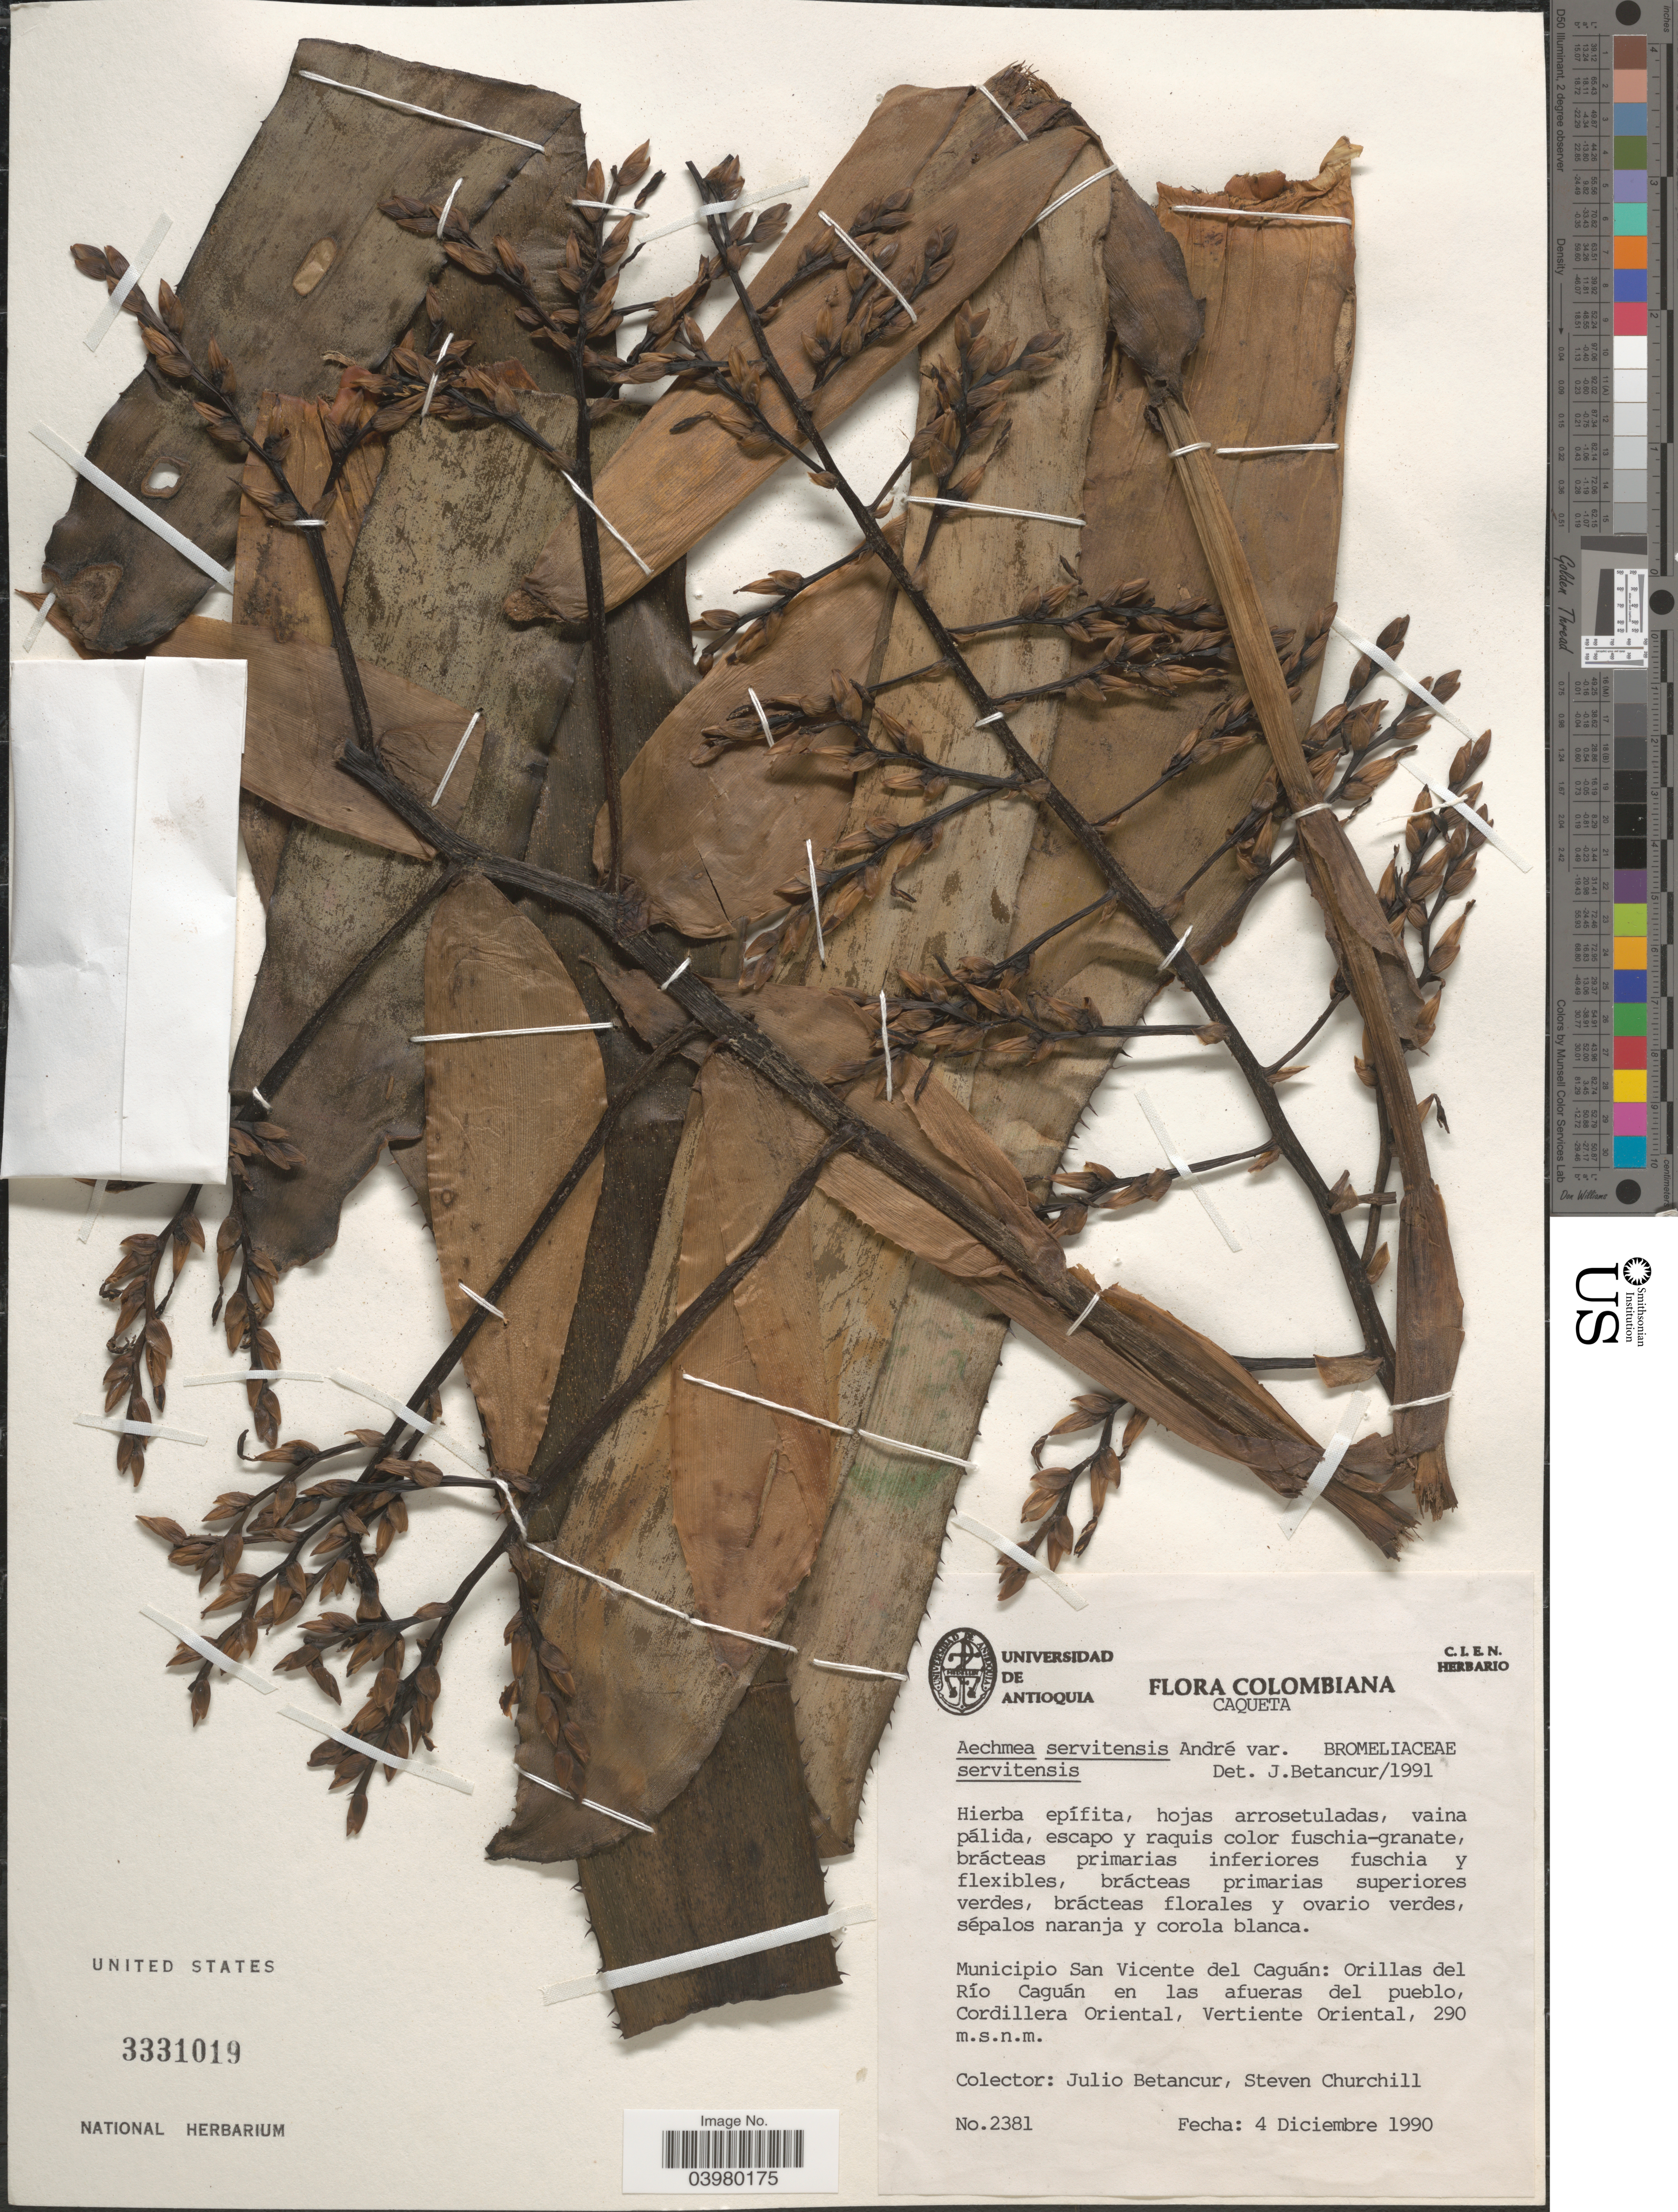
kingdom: Plantae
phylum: Tracheophyta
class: Liliopsida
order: Poales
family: Bromeliaceae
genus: Aechmea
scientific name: Aechmea servitensis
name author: André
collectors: J. Betancur & S. Churchill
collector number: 2381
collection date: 1990-12-04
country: Colombia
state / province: Caquetá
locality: Municipio San Vicente del Caguán: Orillas del Río Caguán en la afueras del pueblo, Cordillera Oriental, Vertiente Oriental.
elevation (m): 290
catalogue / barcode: US 3331019